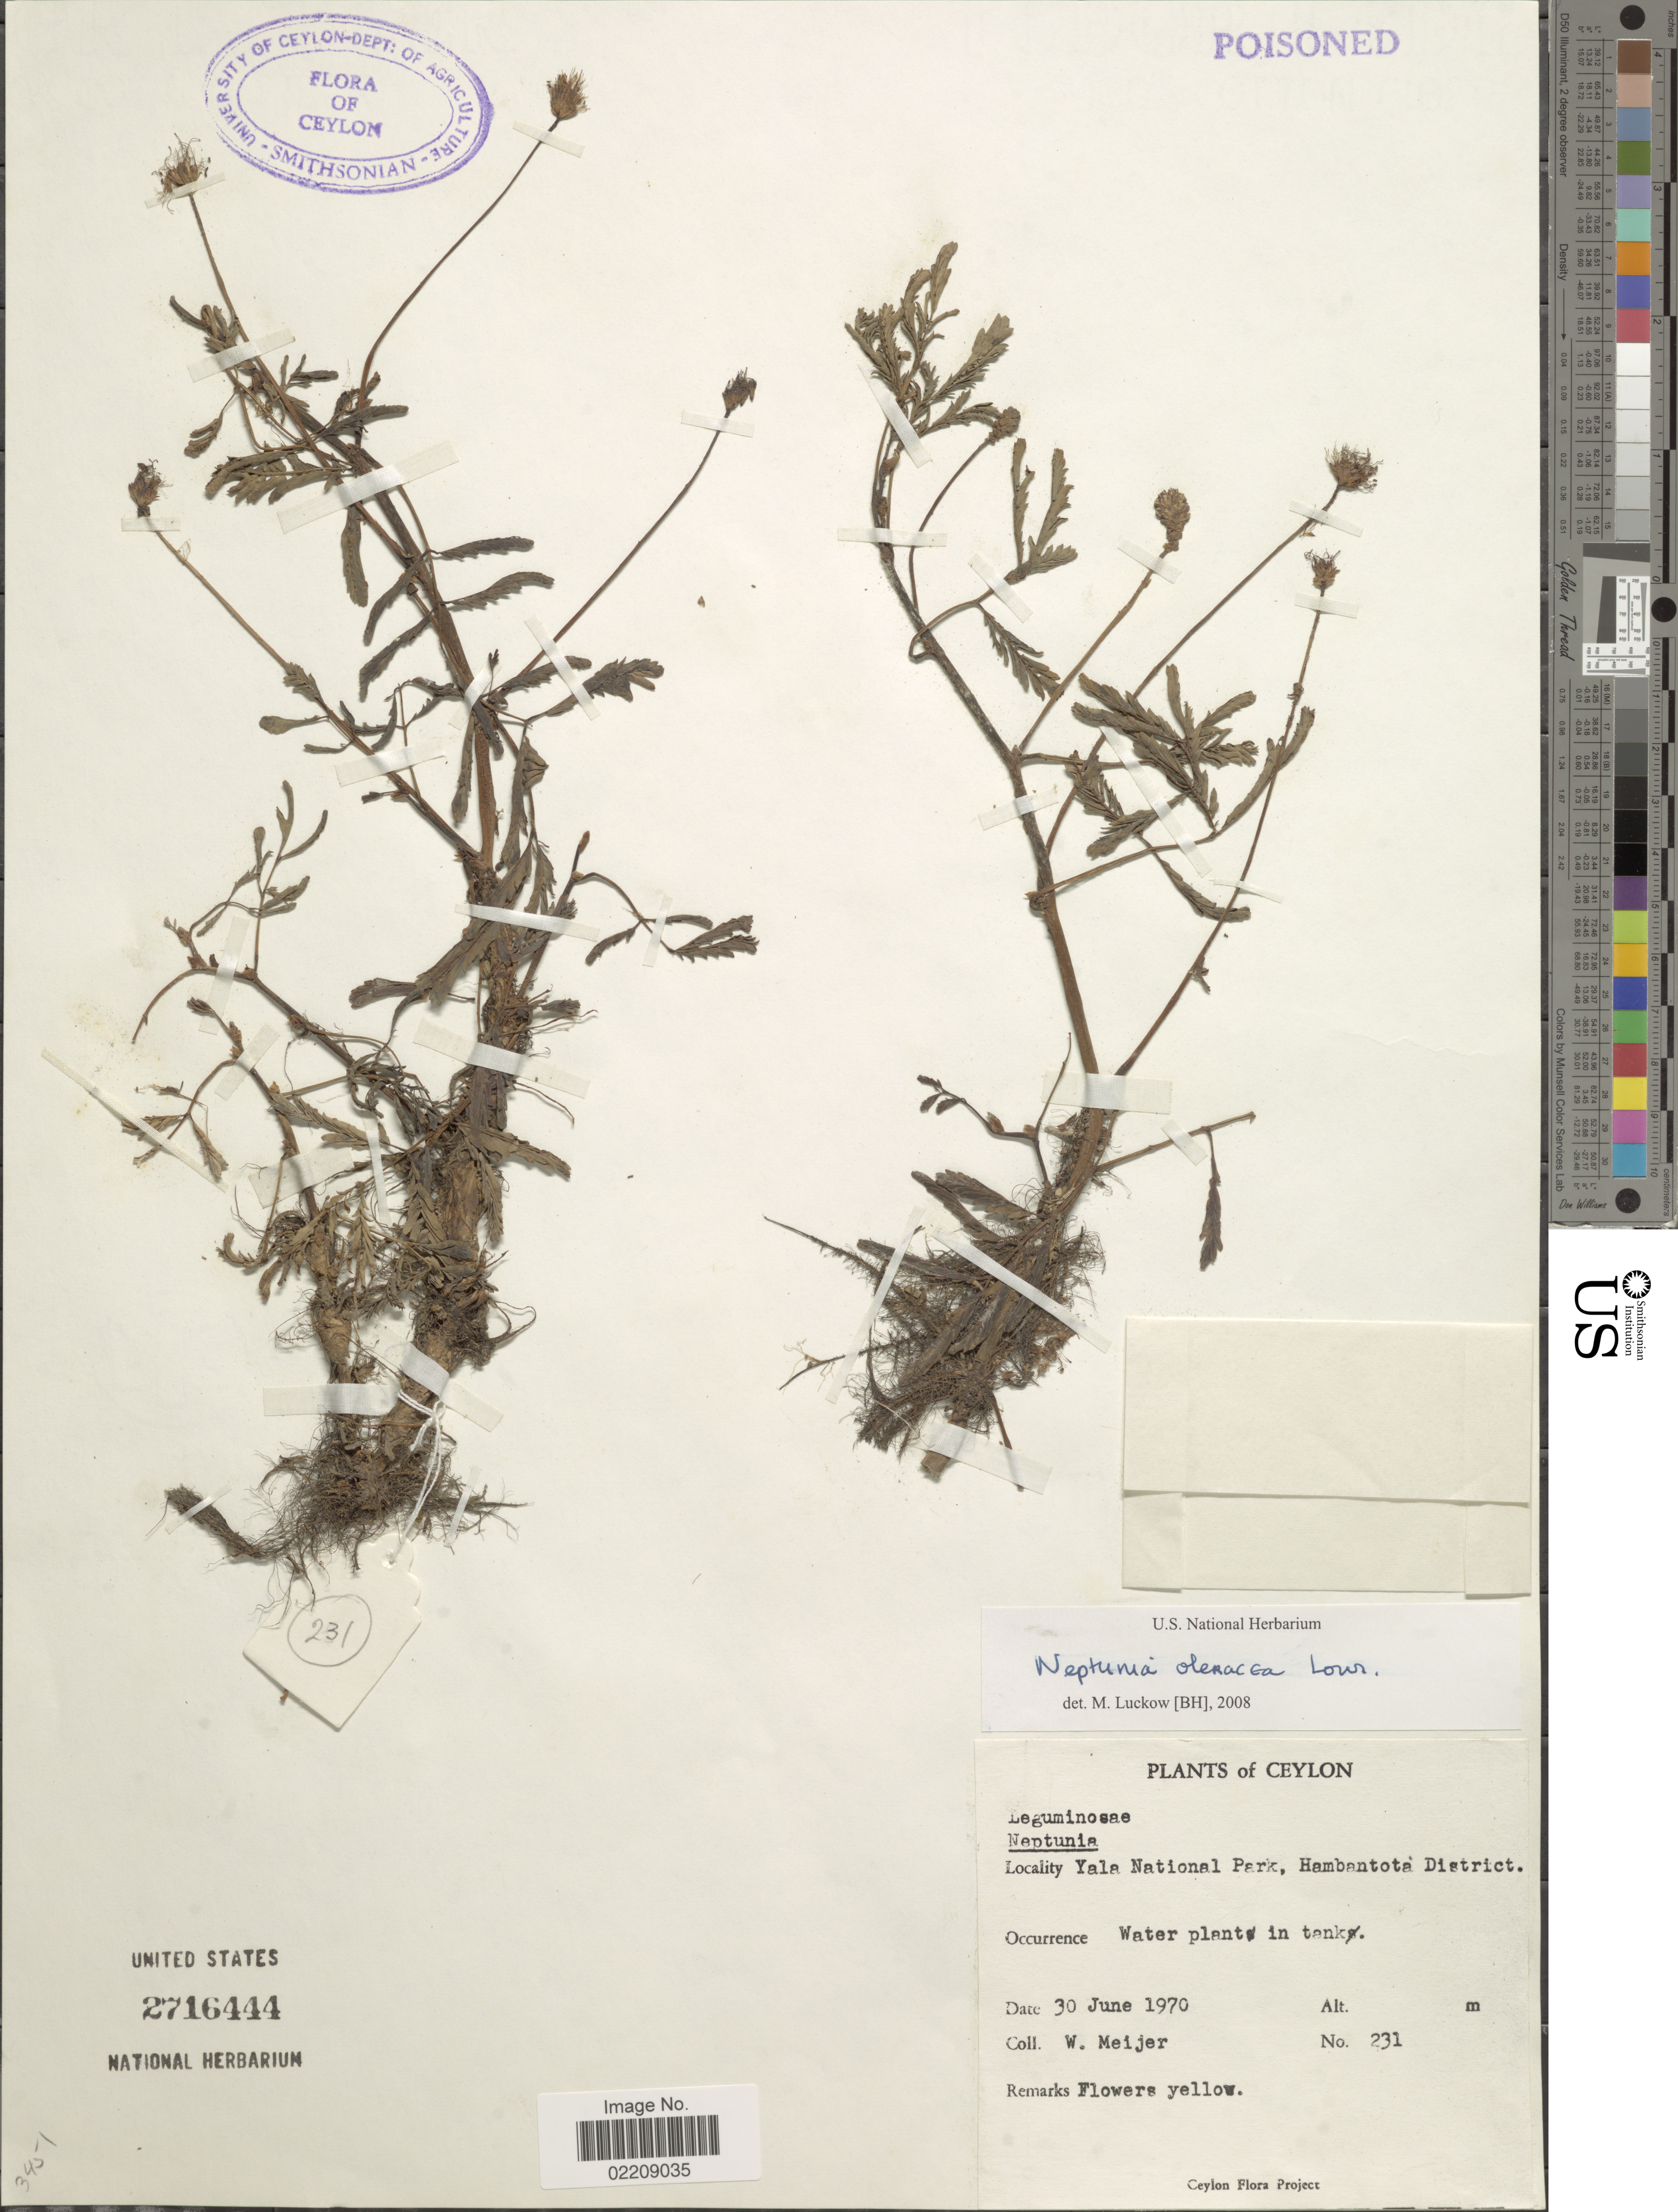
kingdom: Plantae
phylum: Tracheophyta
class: Magnoliopsida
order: Fabales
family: Fabaceae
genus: Neptunia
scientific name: Neptunia oleracea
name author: Lour.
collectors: W. Meijer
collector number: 231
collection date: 1970-06-30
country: Sri Lanka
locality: Ceylon, Yala National Park, Hambantota District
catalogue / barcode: US 2716444